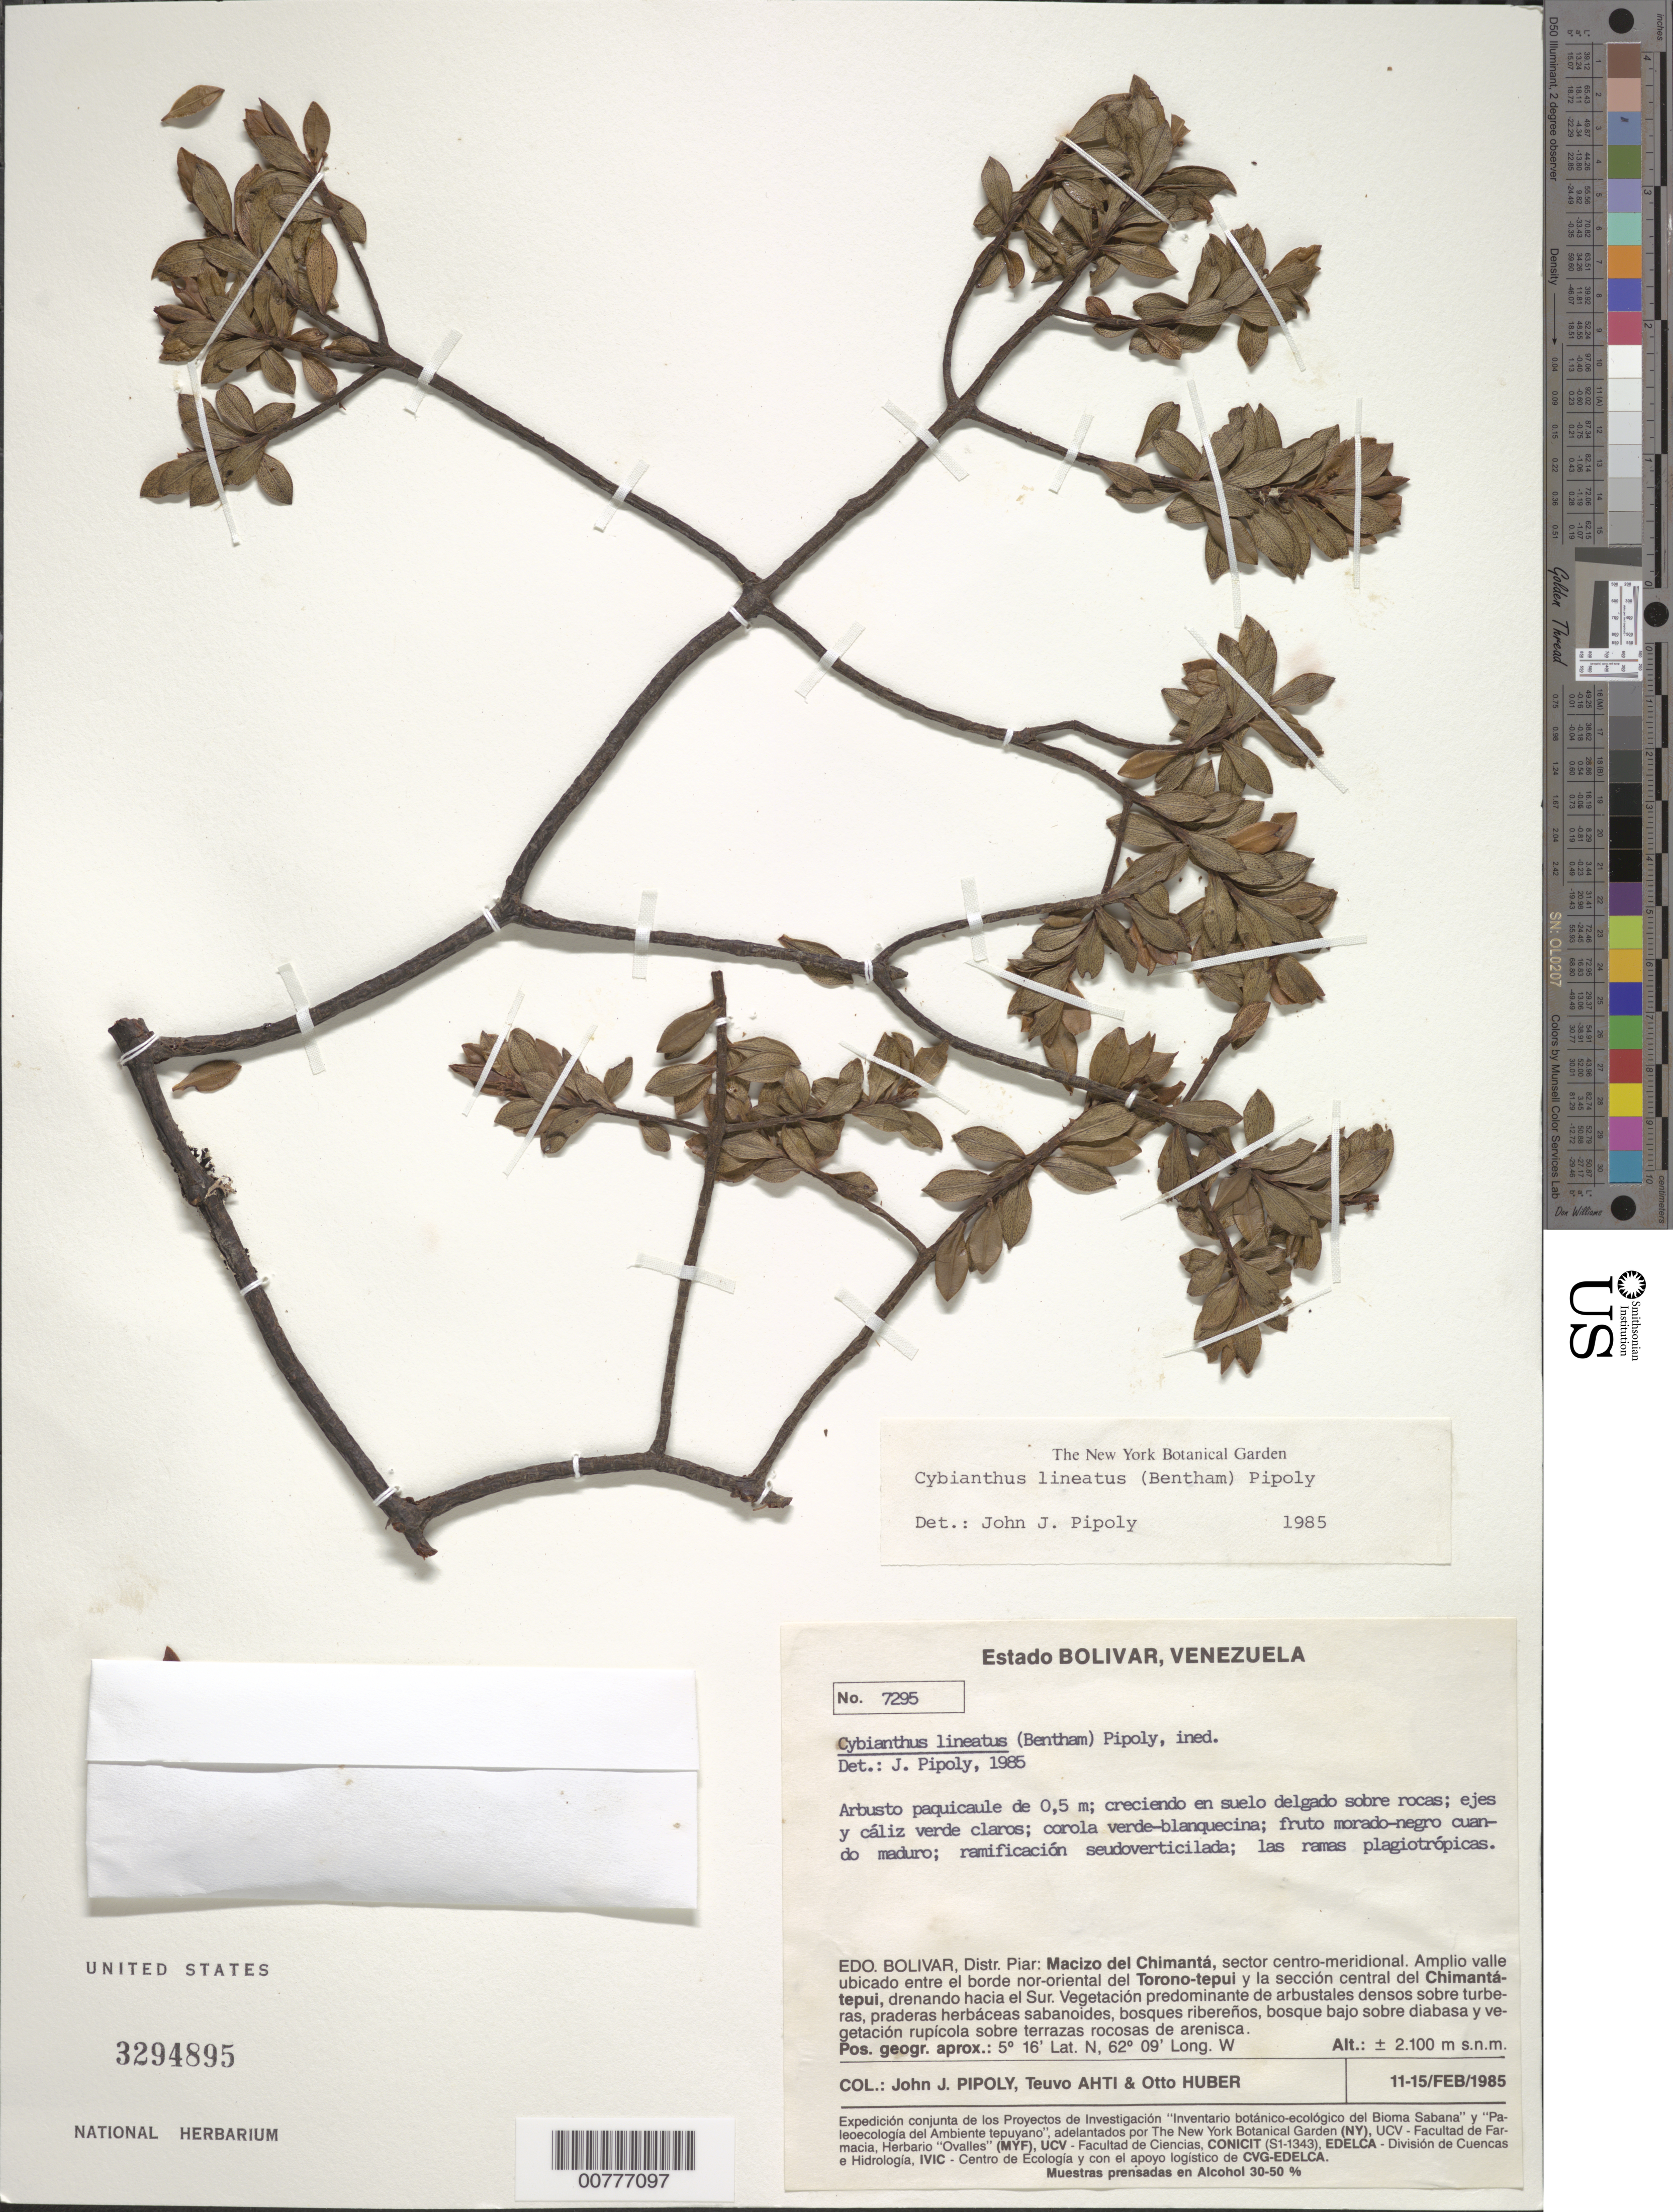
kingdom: Plantae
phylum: Tracheophyta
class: Magnoliopsida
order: Ericales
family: Primulaceae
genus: Cybianthus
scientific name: Cybianthus lineatus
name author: (Benth.) Pipoly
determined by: Pipoly, J. J., III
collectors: J. J. Pipoly, T. T. Ahti & O. Huber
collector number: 7295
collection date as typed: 11-Feb-85 to 15-Feb-85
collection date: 1985-02-11/1985-02-15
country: Venezuela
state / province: Bolívar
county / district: Piar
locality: Macizo del Chimantá, sector centro-meridional; wide valley between the northwest side of the Torono-tepuí and the middle section of the Chimantá-tepuí, draining from the south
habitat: Vegetación predominante de arbustales denso sobre turberas, praderas herbáceas sabanoides, bosques ribereños, bosque bajo sobre diabasa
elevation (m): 2100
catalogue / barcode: US 3294895